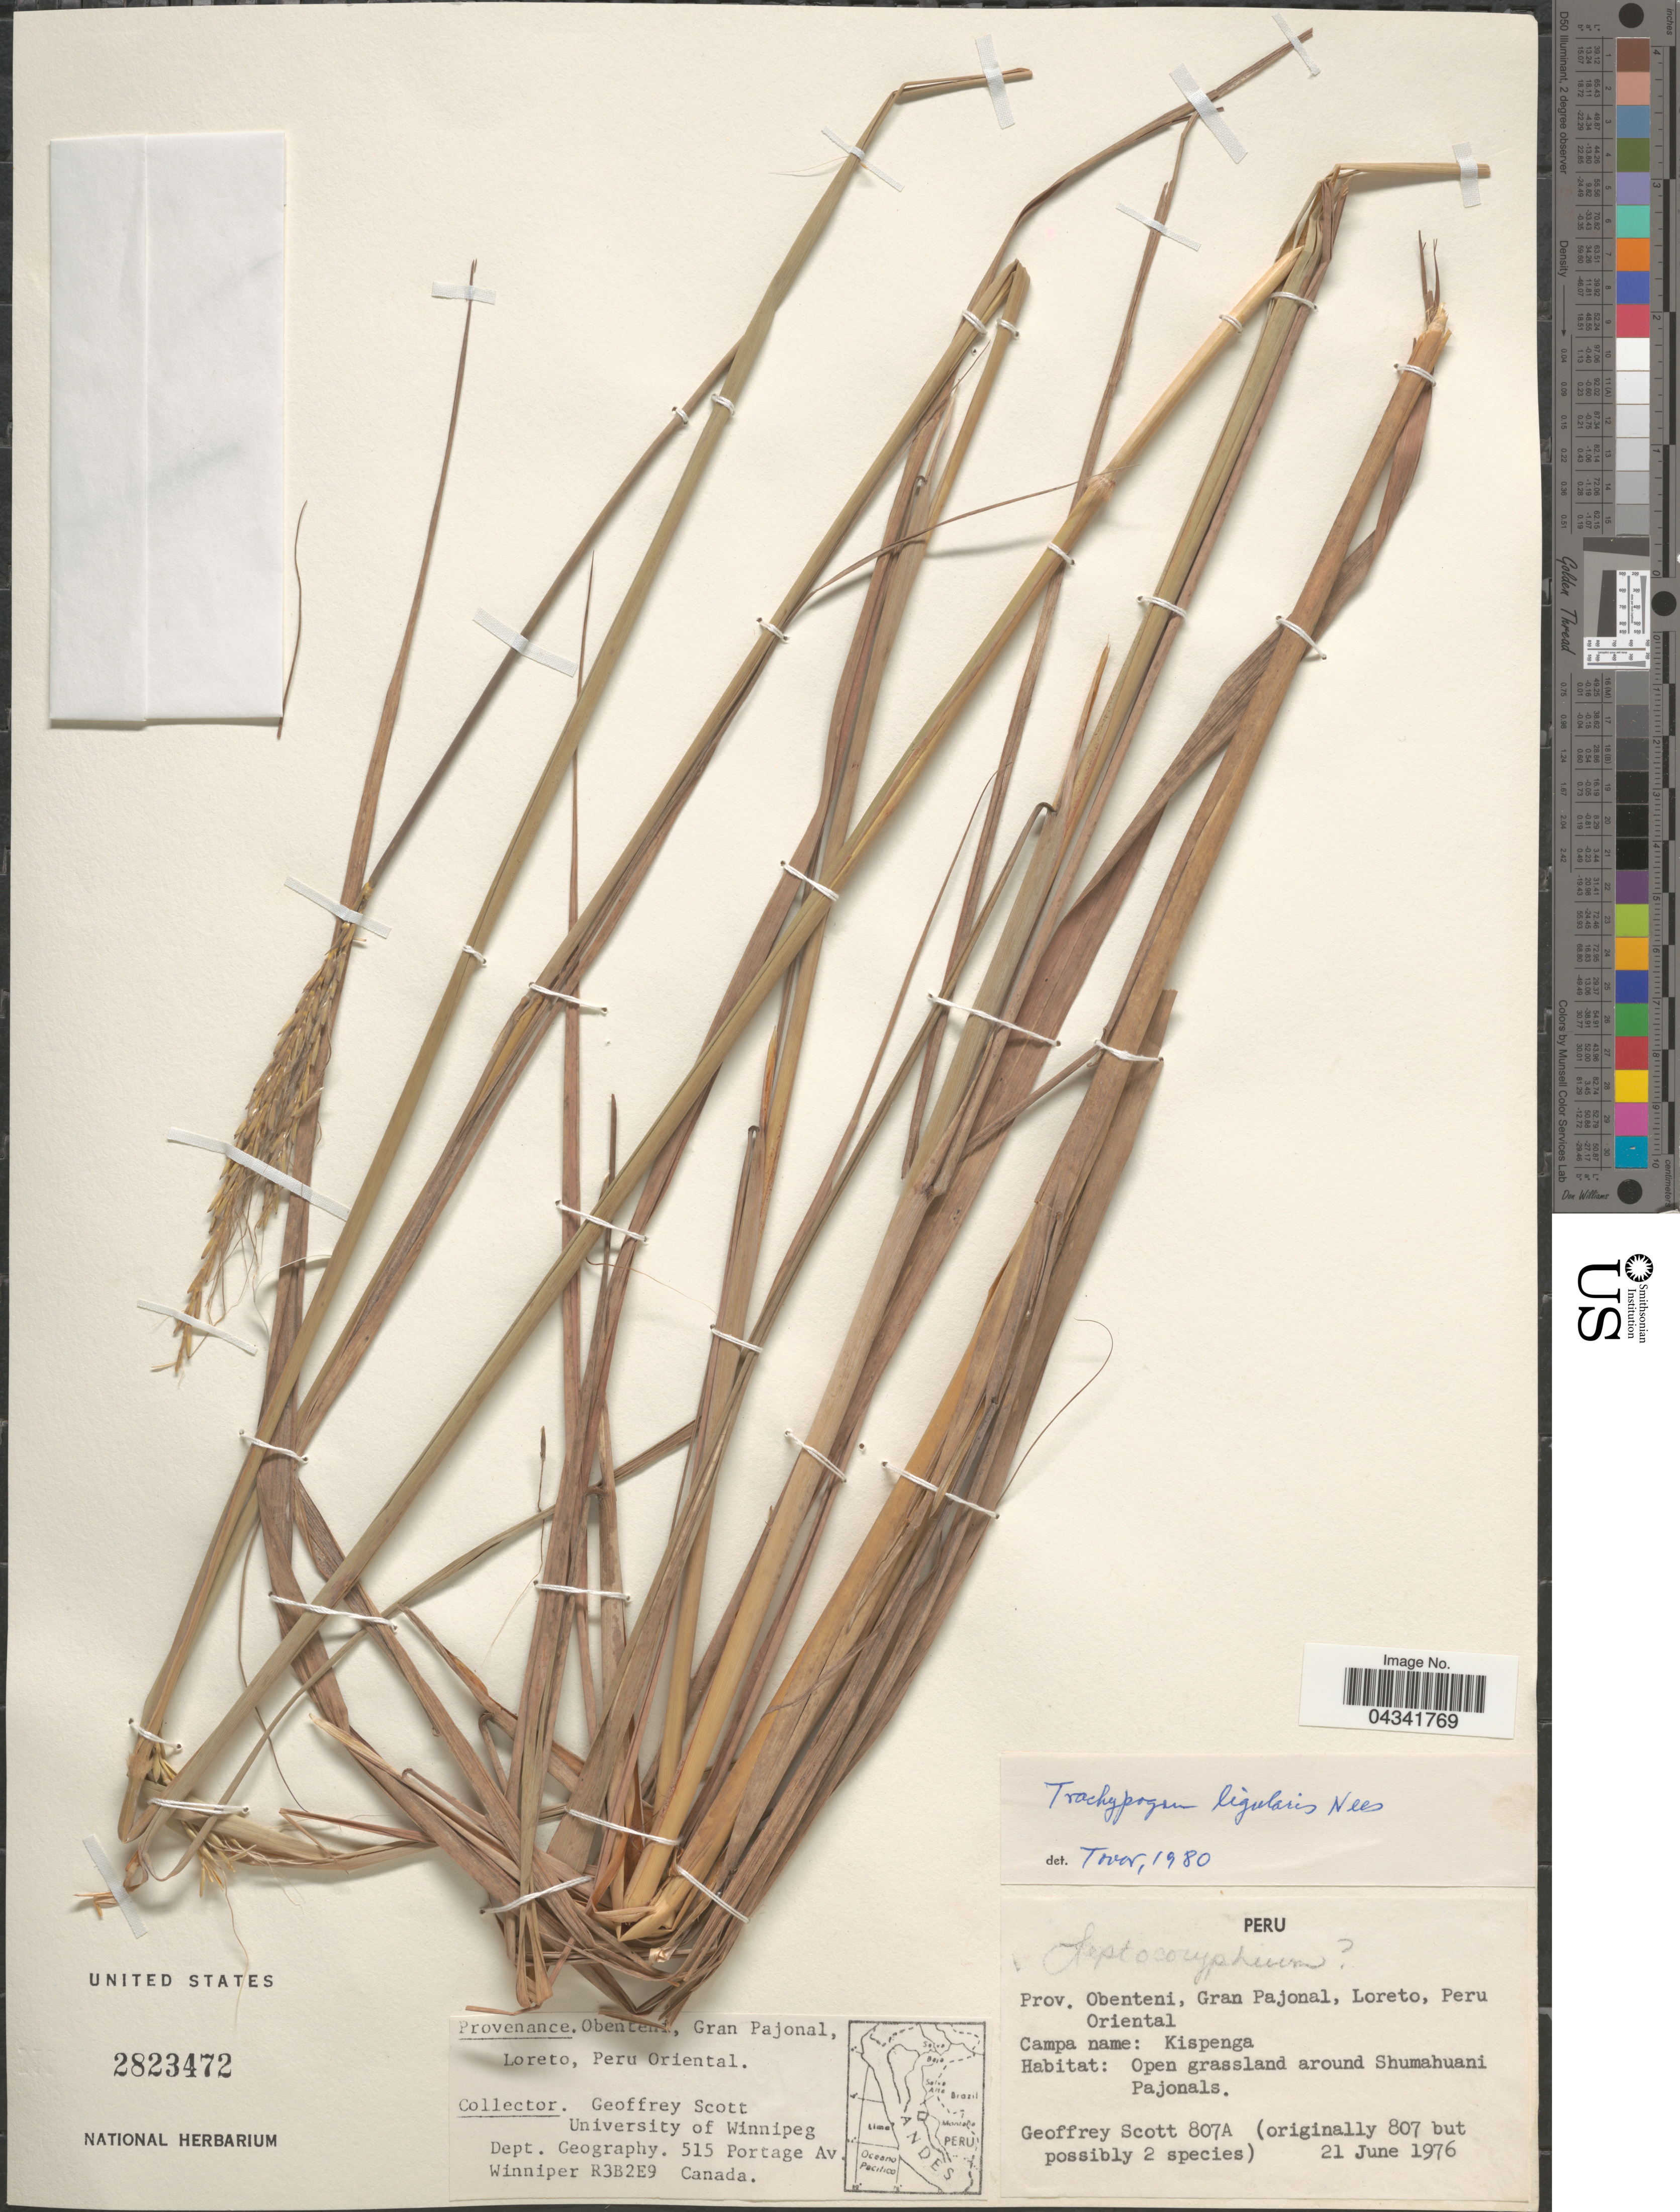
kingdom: Plantae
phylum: Tracheophyta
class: Liliopsida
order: Poales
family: Poaceae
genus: Trachypogon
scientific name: Trachypogon spicatus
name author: (L. f.) Kuntze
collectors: G. Scott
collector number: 807A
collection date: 1976-06-21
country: Peru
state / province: Loreto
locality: Obenteni, Gran Pajonal, Peru Oriental. Open grassland around Shumahuani Pajonals.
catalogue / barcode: US 2823472